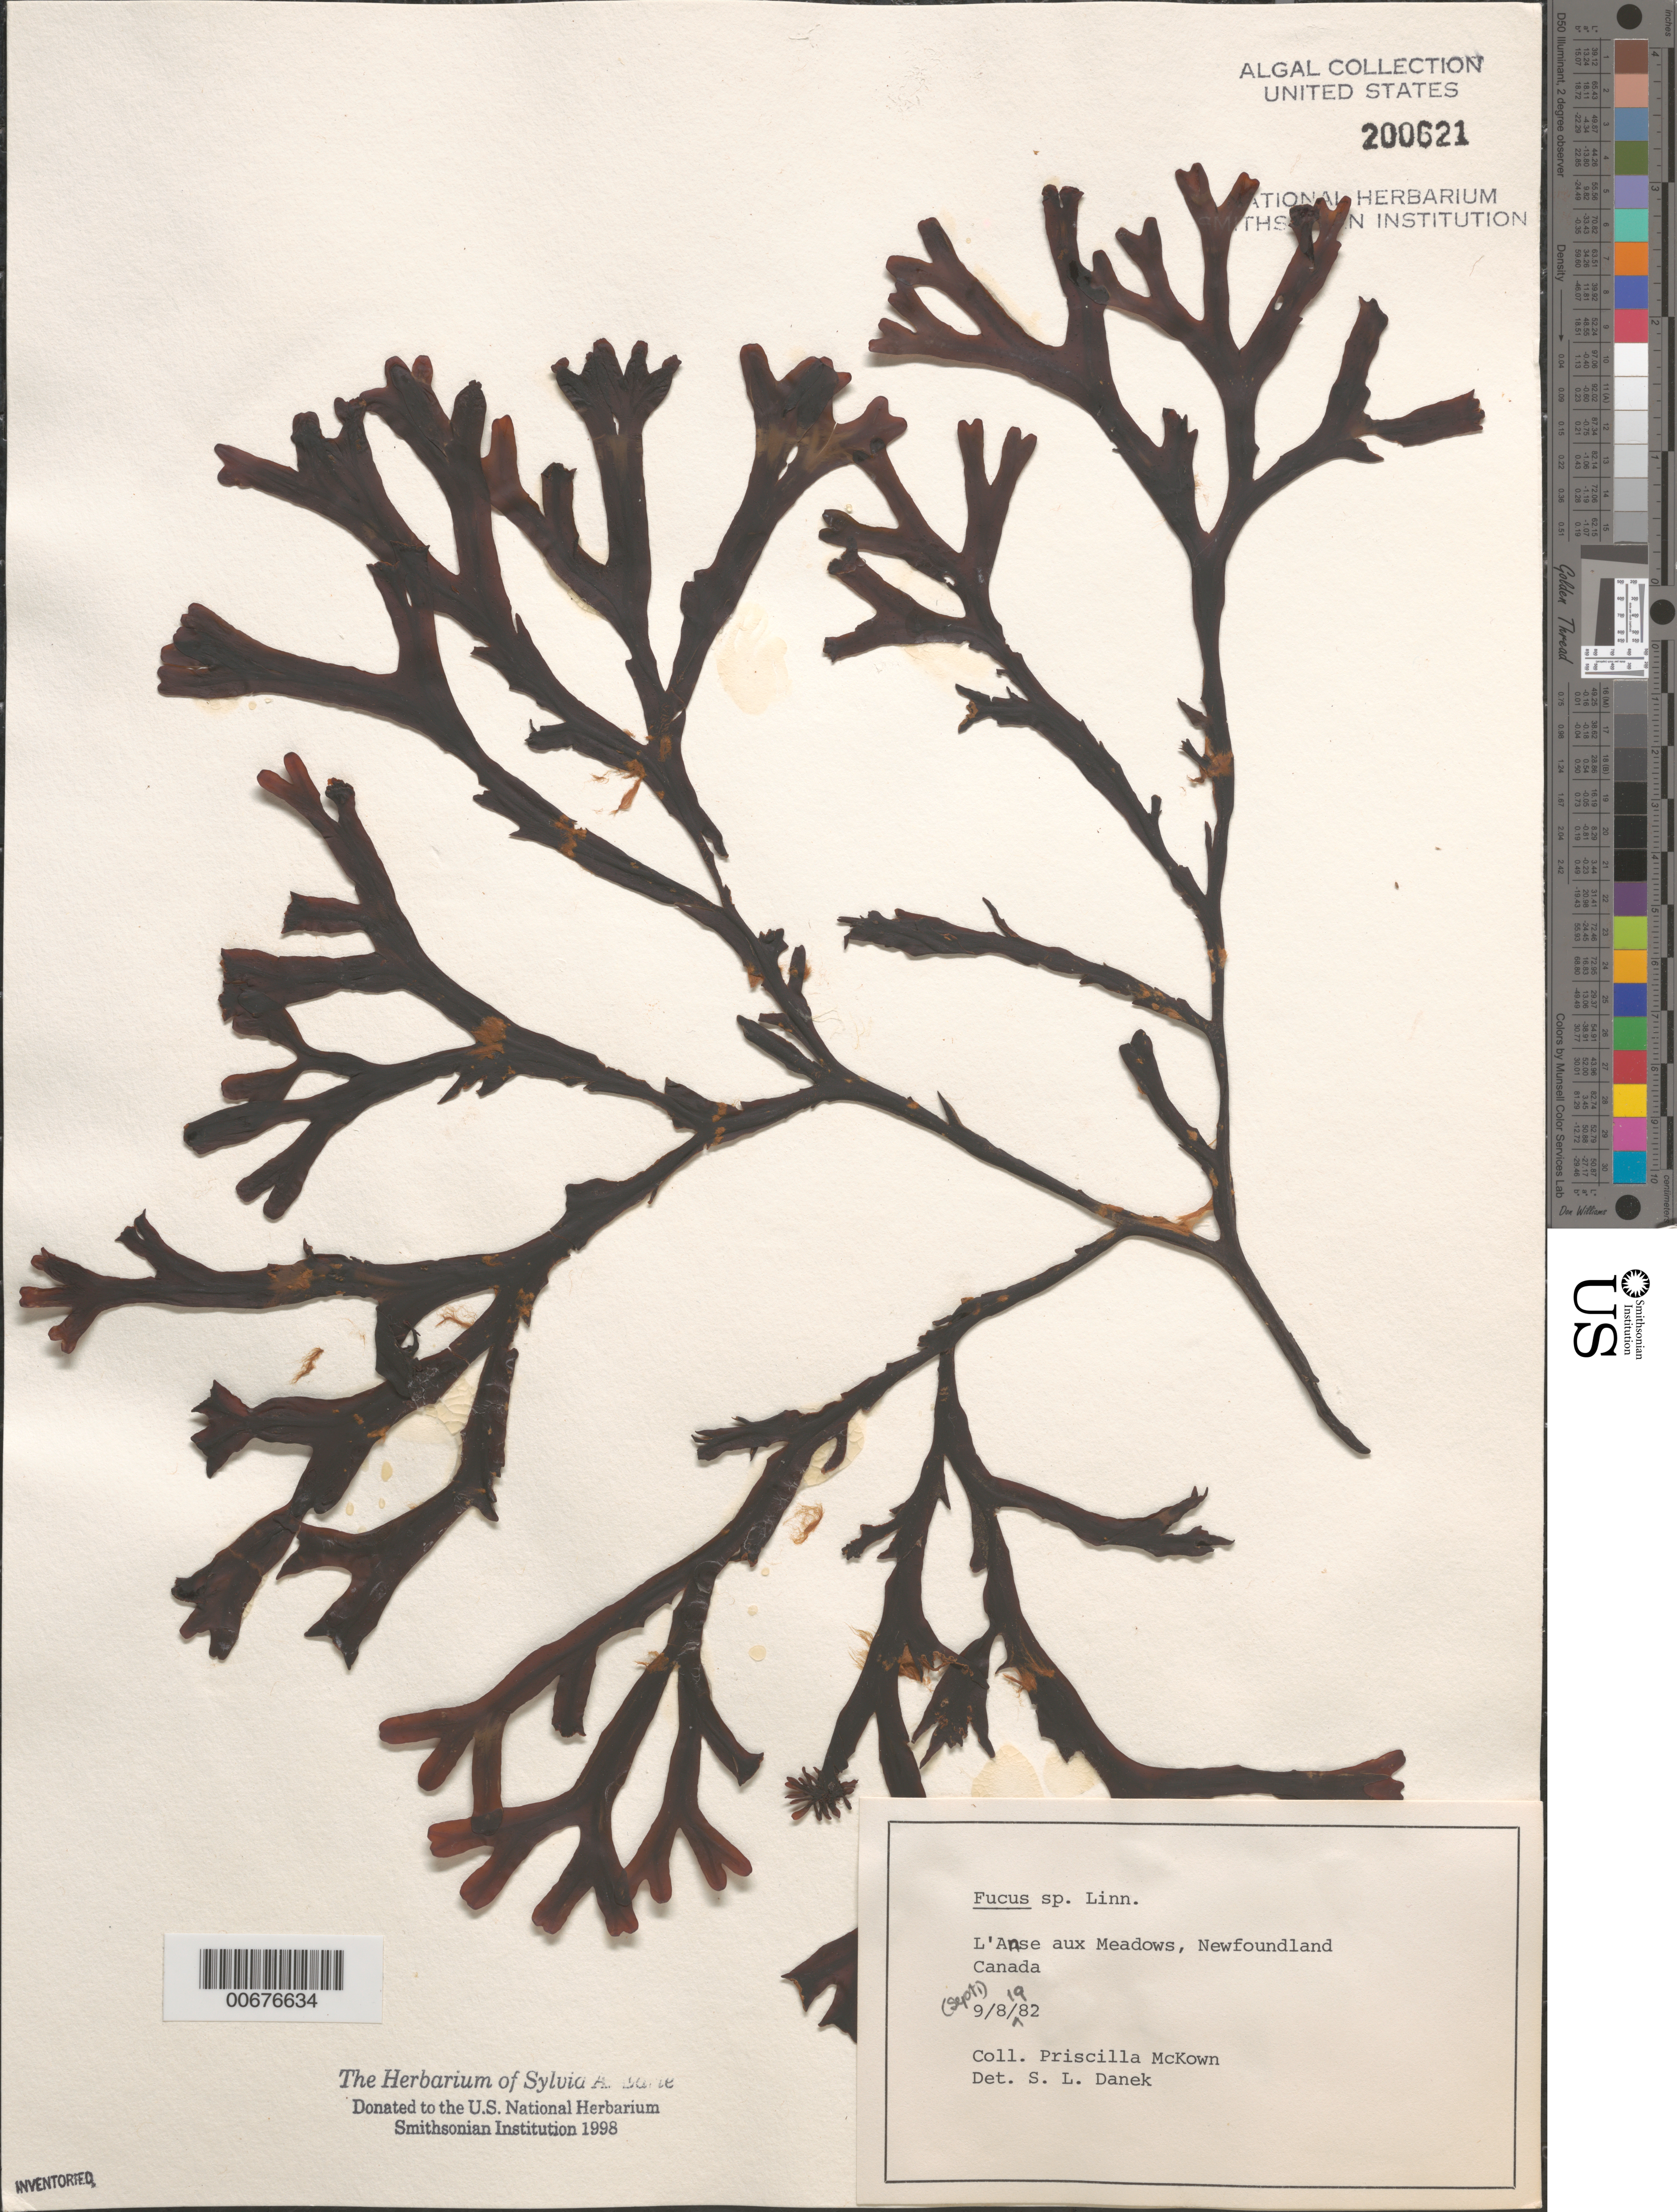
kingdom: Chromista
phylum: Ochrophyta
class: Phaeophyceae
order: Fucales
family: Fucaceae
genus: Fucus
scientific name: Fucus sp.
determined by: Danek, S. L.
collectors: P. McKown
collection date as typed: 08 Sep 1982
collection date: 1982-09-08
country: Canada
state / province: Newfoundland and Labrador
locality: L'Anse aux Meadows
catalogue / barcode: US 200621